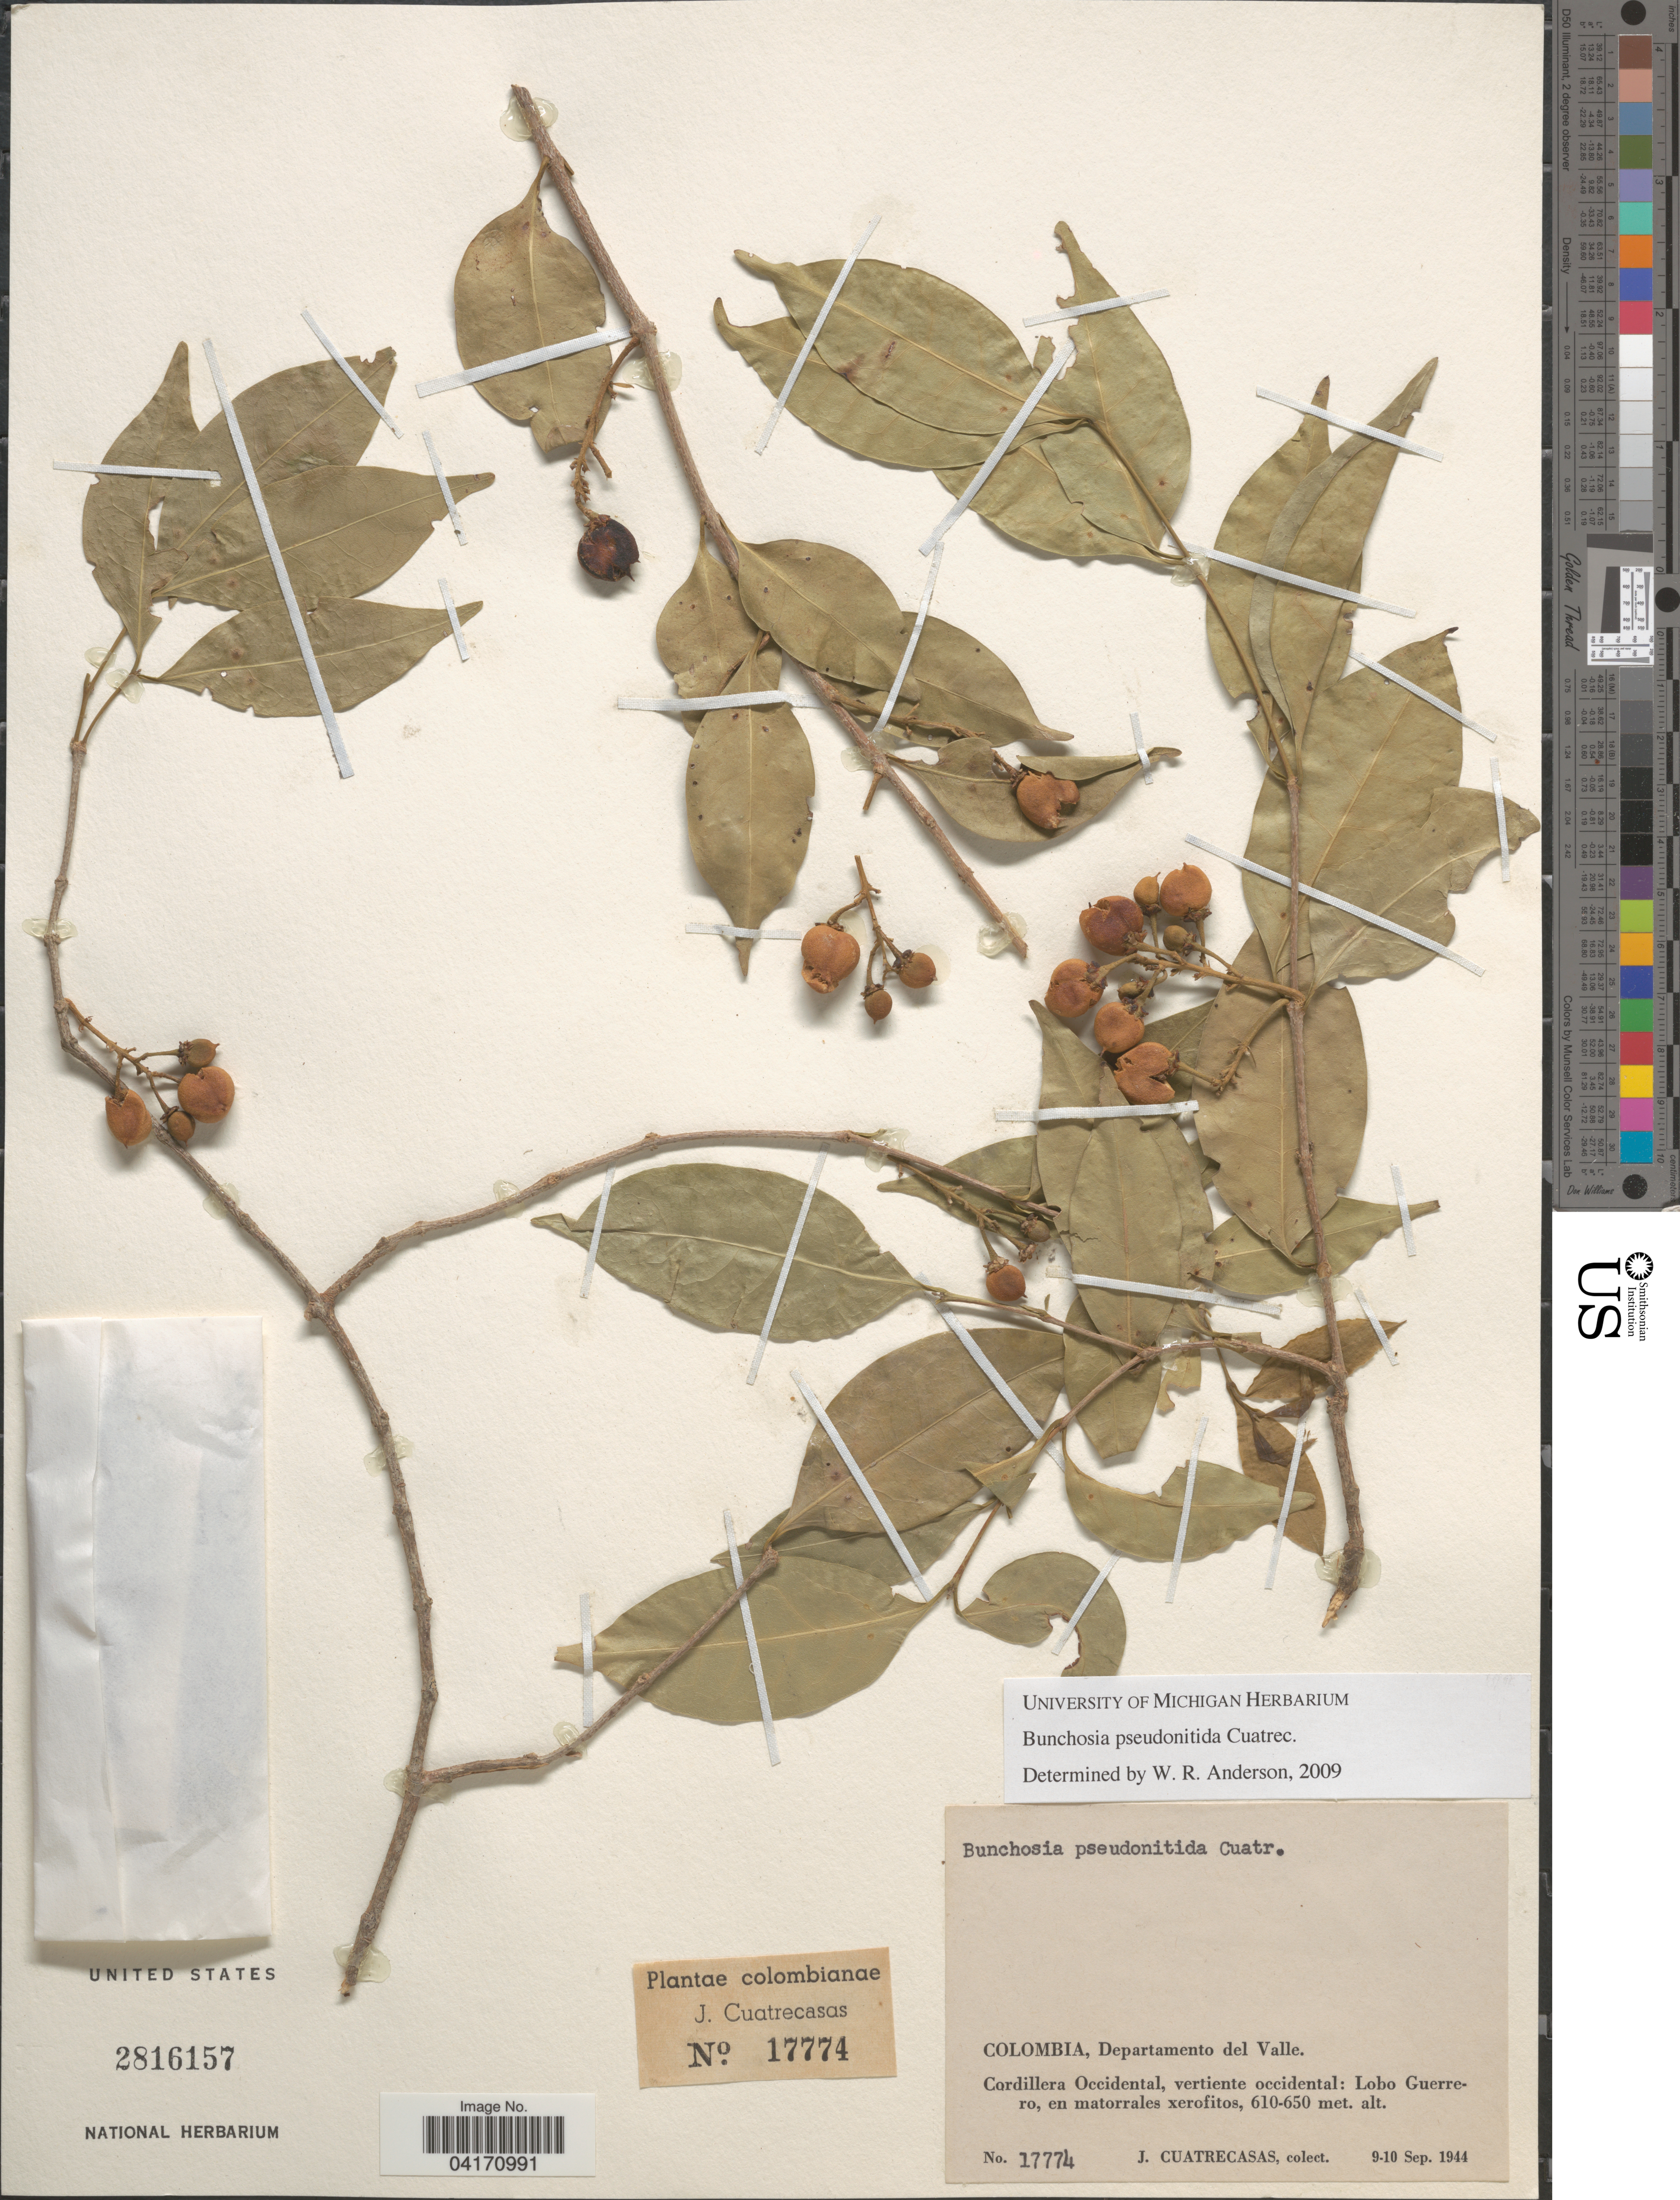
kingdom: Plantae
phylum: Tracheophyta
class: Magnoliopsida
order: Malpighiales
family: Malpighiaceae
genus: Bunchosia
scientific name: Bunchosia pseudonitida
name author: Cuatrec.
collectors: J. Cuatrecasas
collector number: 17774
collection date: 1944-09-09/1944-09-10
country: Colombia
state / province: Valle del Cauca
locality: Departamento del Valle. Cordillera Occidental, vertiente occidental: Lobo Guerrero, en matorrales xerofitos.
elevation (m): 610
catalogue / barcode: US 2816157